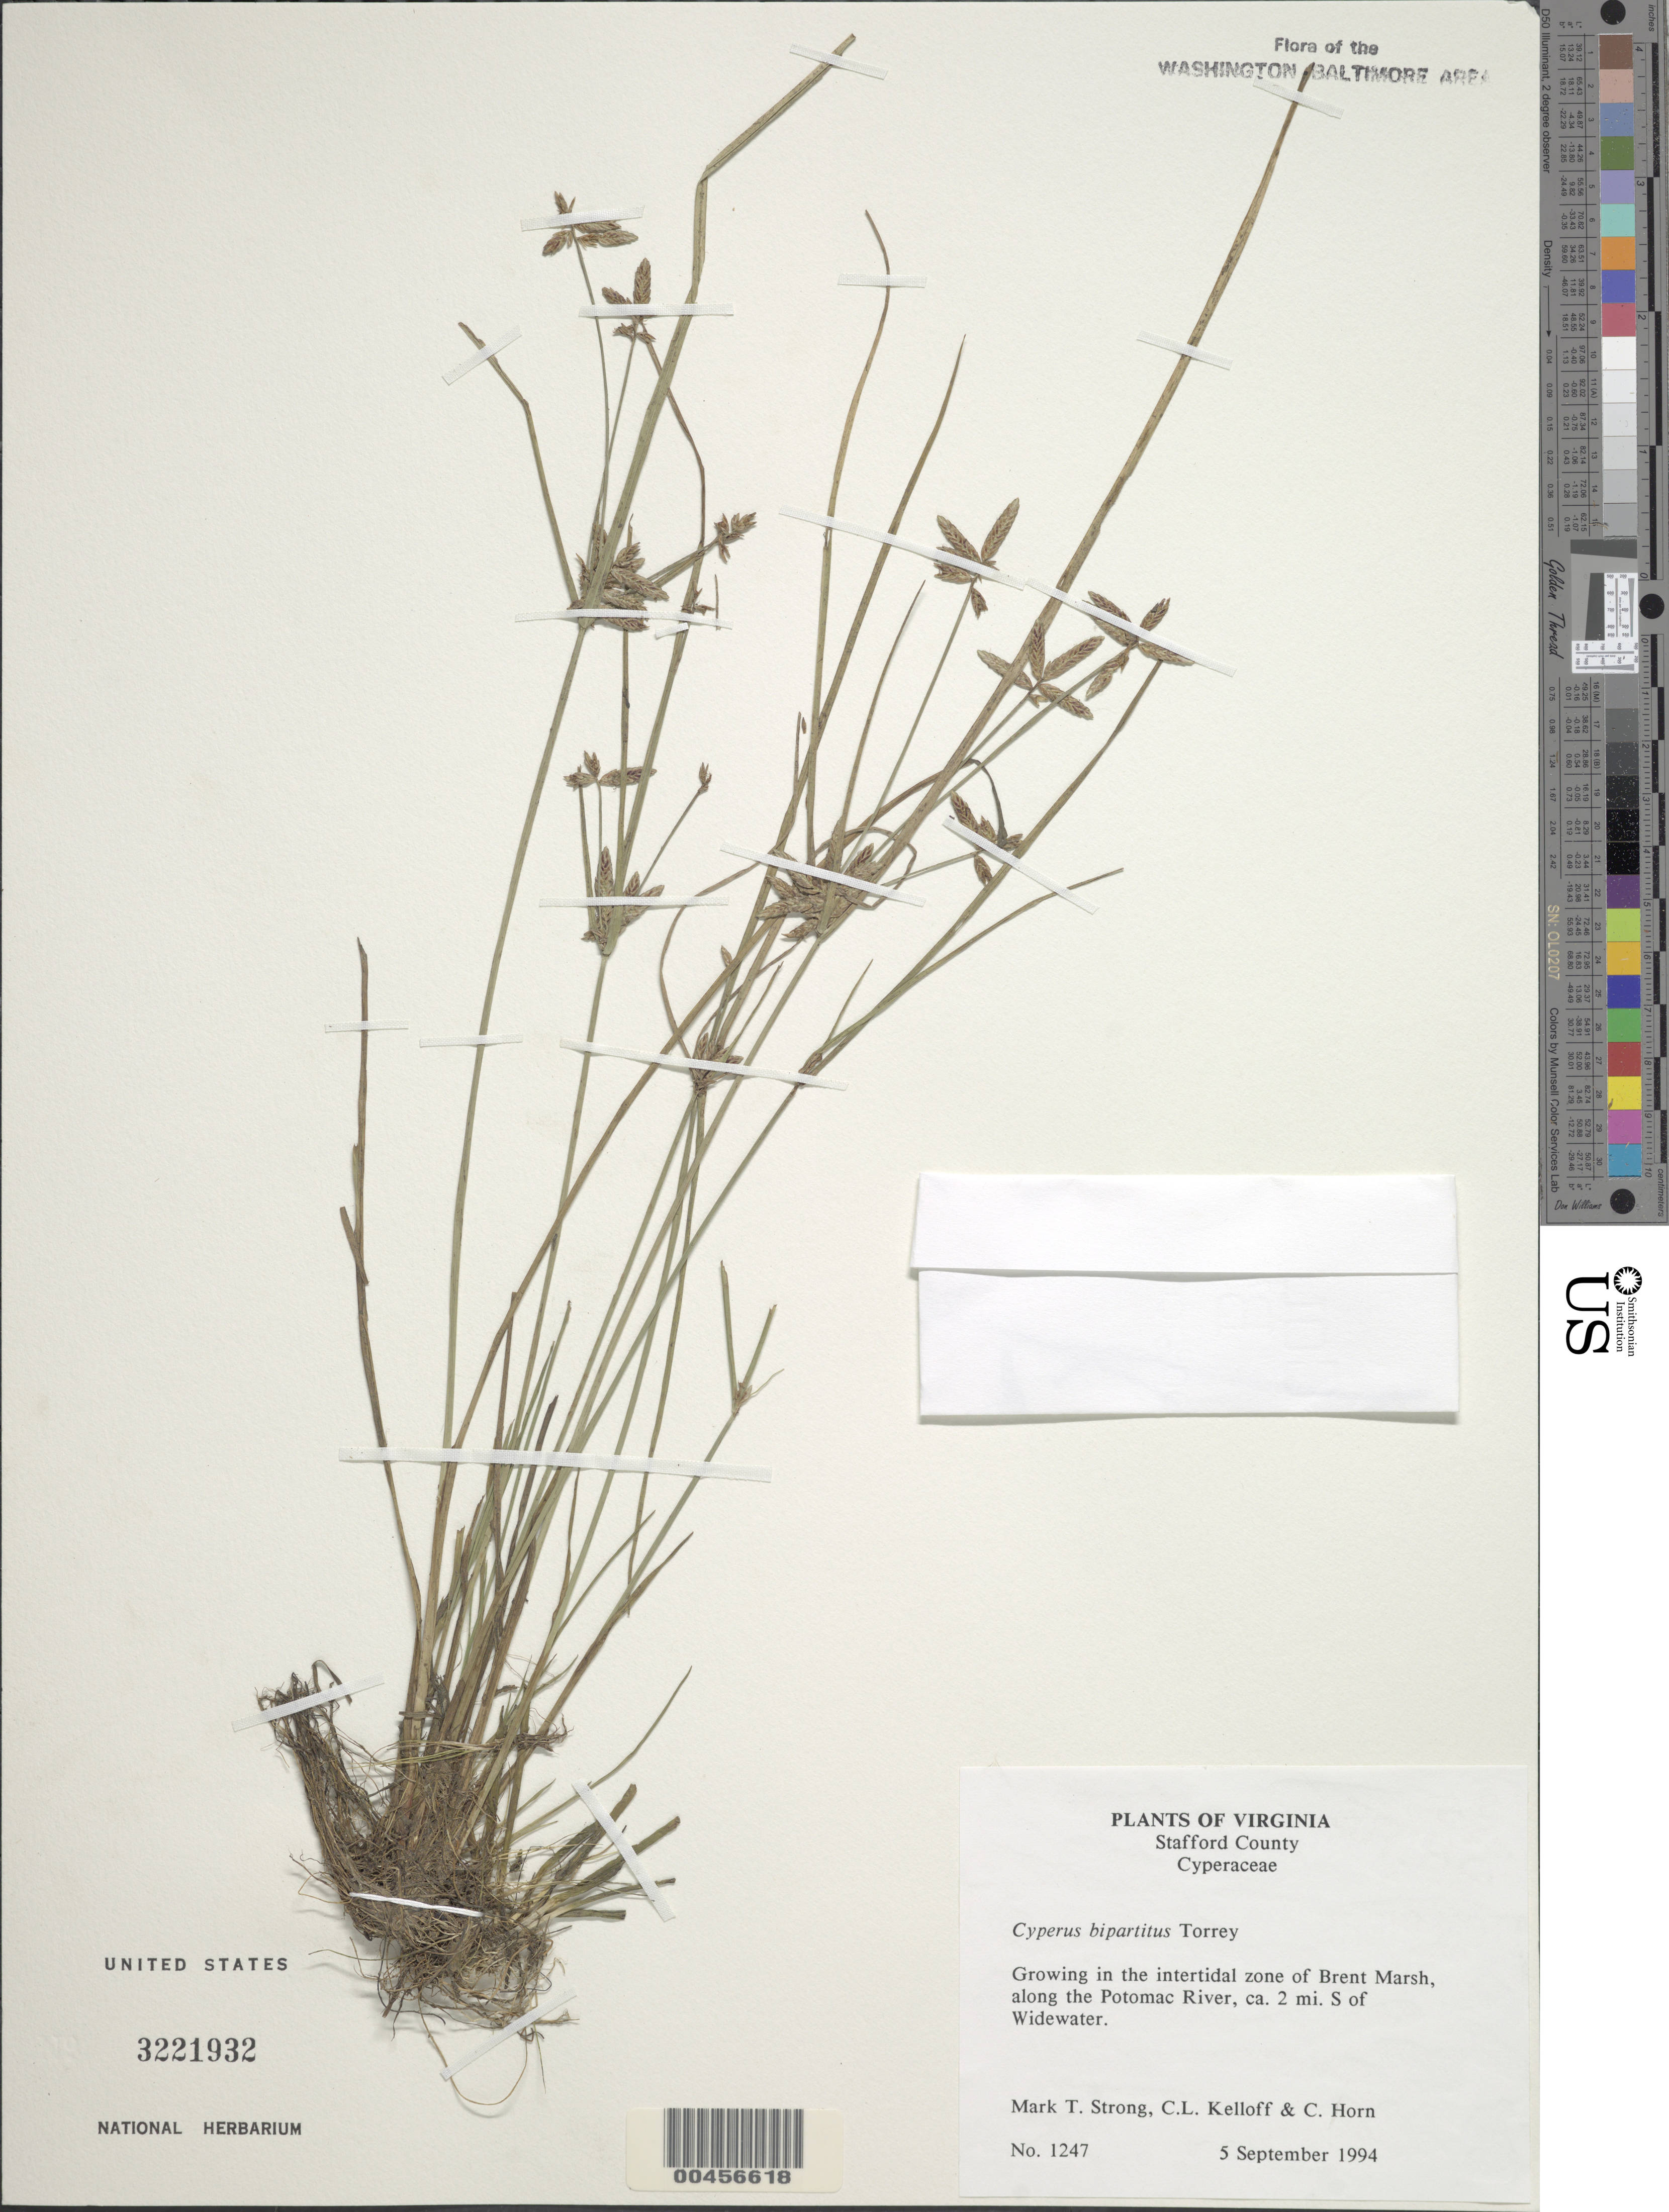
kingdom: Plantae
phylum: Tracheophyta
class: Liliopsida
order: Poales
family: Cyperaceae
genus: Cyperus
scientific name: Cyperus bipartitus Torr.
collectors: M. T. Strong, C. L. Kelloff & C. Horn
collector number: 1247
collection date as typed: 05 Sep 1994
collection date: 1994-09-05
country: United States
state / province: Virginia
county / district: Stafford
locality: Brent Marsh along the Potomac River, S of Widewater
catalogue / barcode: US 3221932